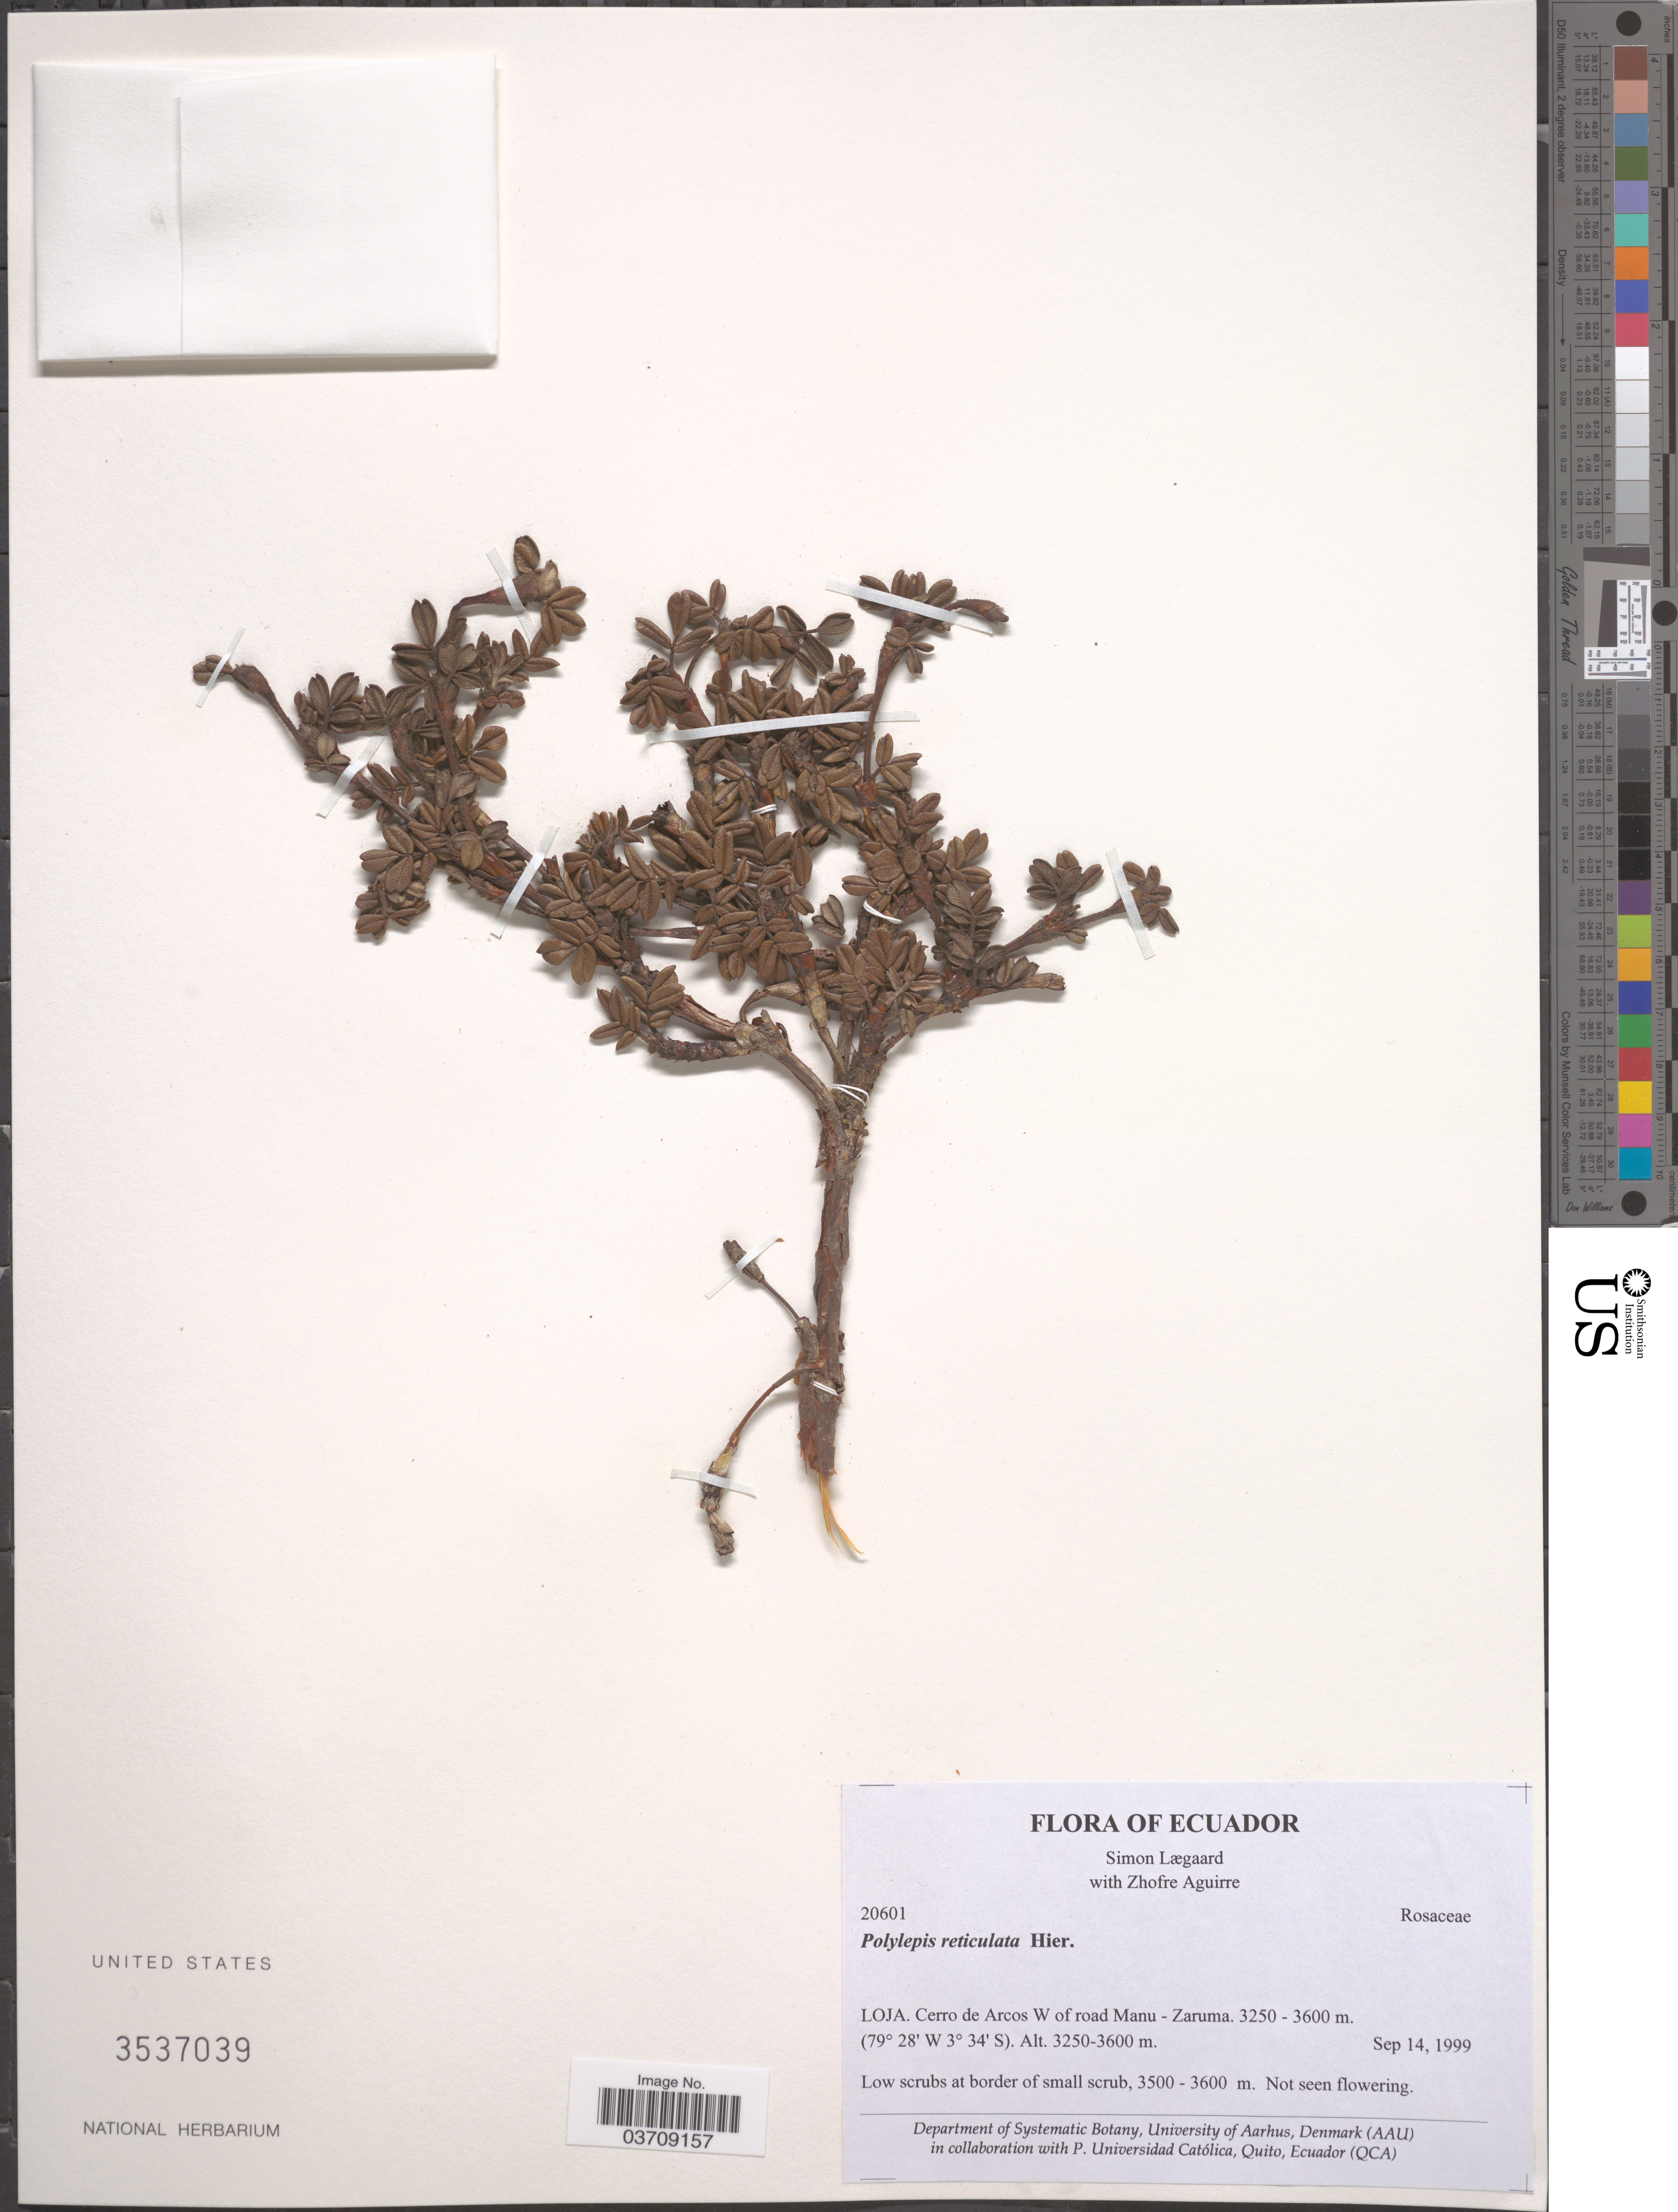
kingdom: Plantae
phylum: Tracheophyta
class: Magnoliopsida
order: Rosales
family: Rosaceae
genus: Polylepis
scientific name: Polylepis reticulata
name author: Hieron.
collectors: S. Lægaard & Z. Aguirre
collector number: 20601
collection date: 1999-09-14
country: Ecuador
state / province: Loja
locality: Cerro de Arcos W of road Manu - Zaruma.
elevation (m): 3250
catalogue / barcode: US 3537039